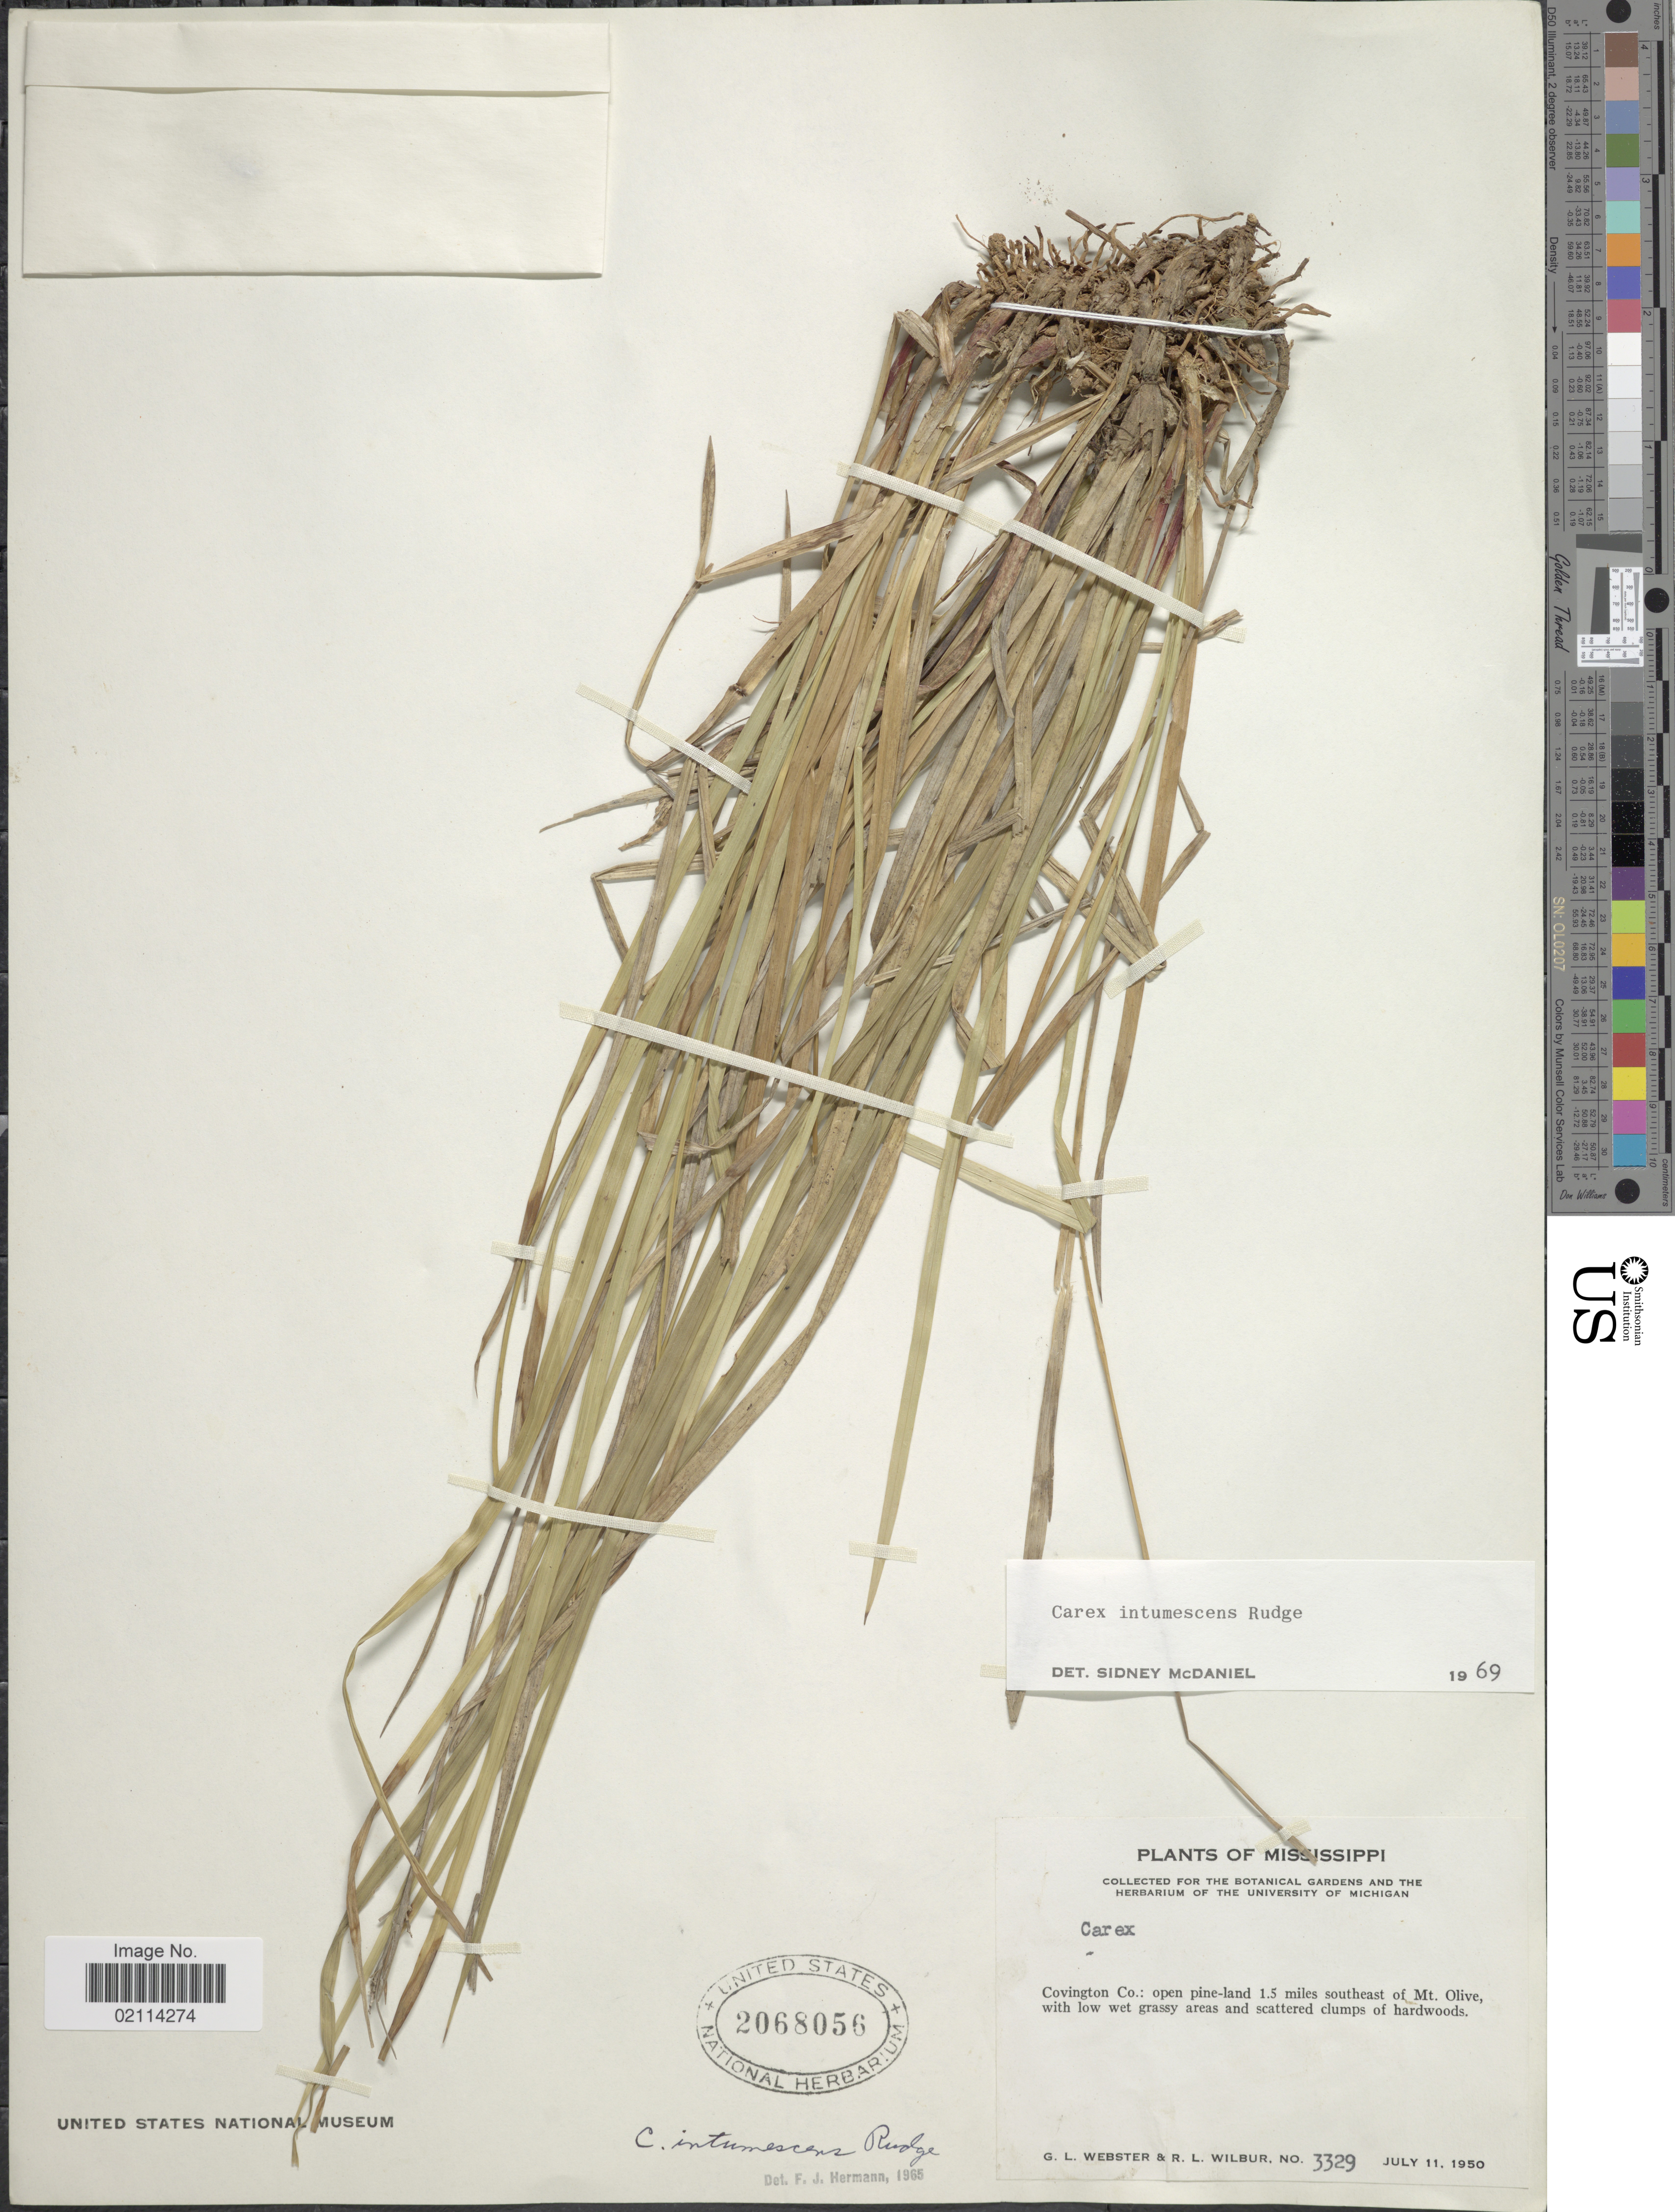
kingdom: Plantae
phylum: Tracheophyta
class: Liliopsida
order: Poales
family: Cyperaceae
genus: Carex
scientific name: Carex intumescens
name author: Rudge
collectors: G. L. Webster & R. L. Wilbur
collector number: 3329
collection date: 1950-07-11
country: United States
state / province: Mississippi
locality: Covington Co.: open pine-land 1.5 miles southeast of Mt. Olive, with low wet grassy areas and scattered clumps of hardwoods.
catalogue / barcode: US 2068056